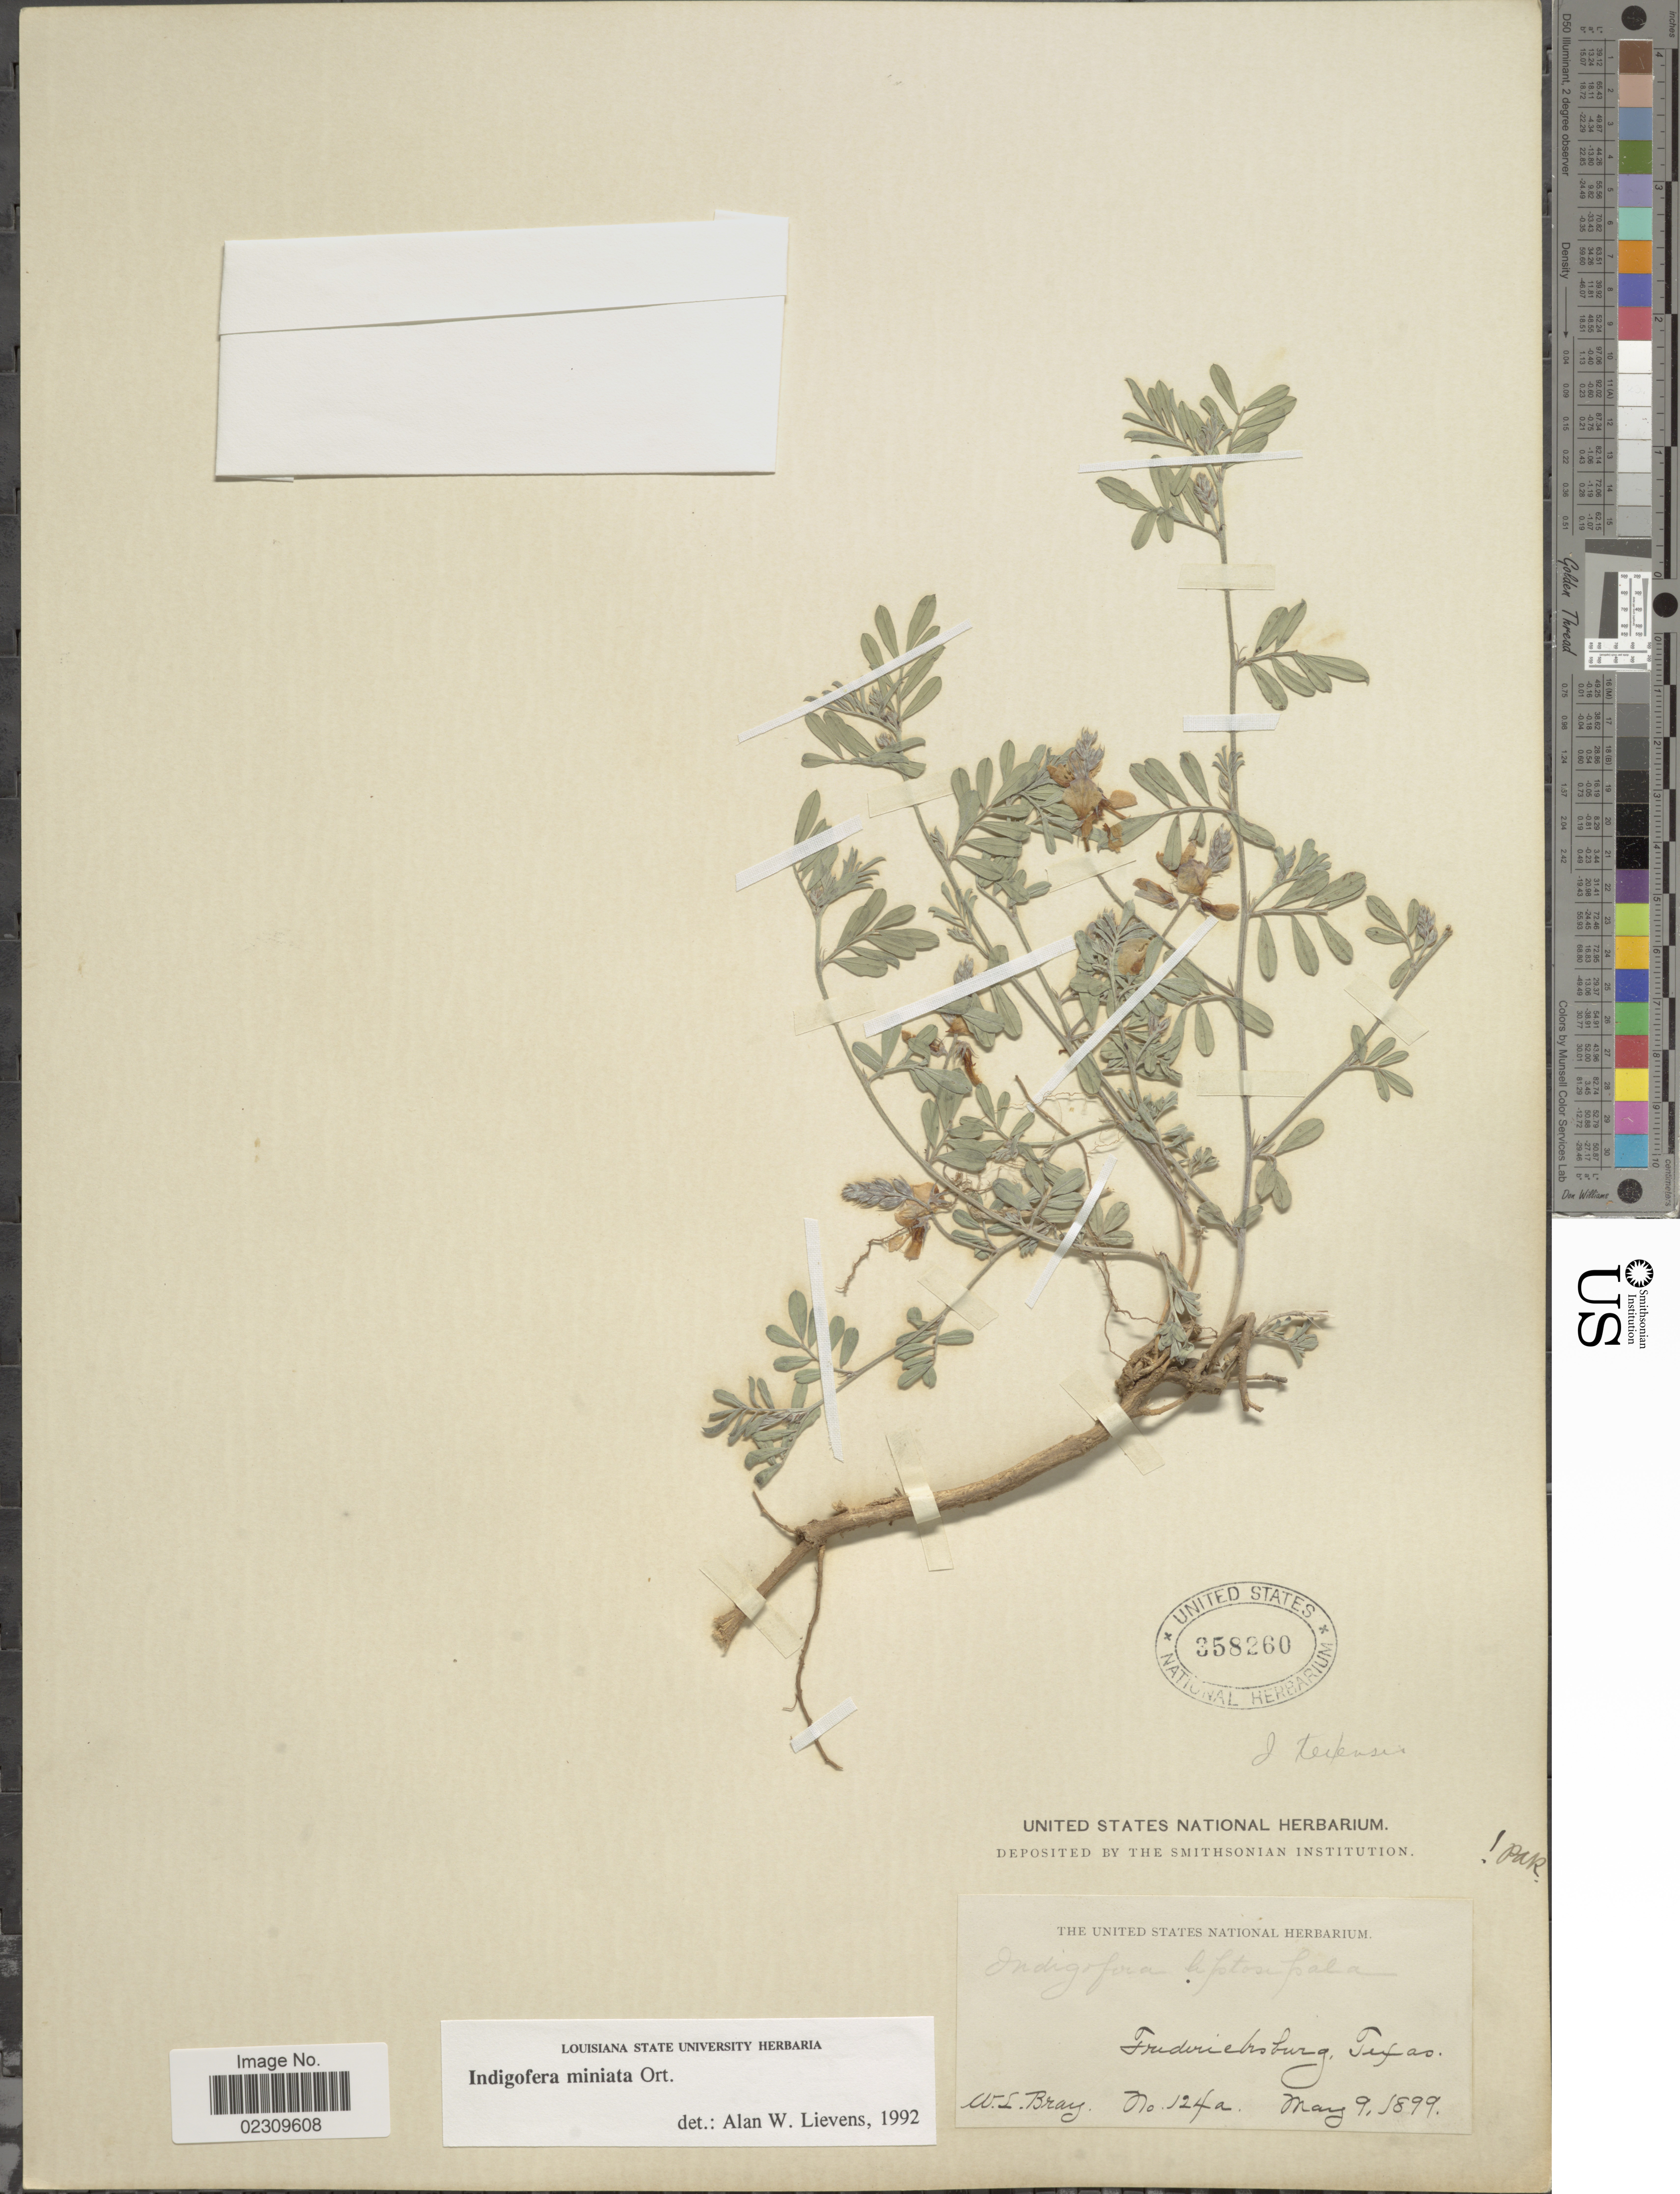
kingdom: Plantae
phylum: Tracheophyta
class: Magnoliopsida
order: Fabales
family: Fabaceae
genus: Indigofera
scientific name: Indigofera miniata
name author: Orteg.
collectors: W. L. Bray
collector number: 124a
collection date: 1899-05-09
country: United States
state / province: Texas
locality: Fredericksburg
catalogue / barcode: US 358260